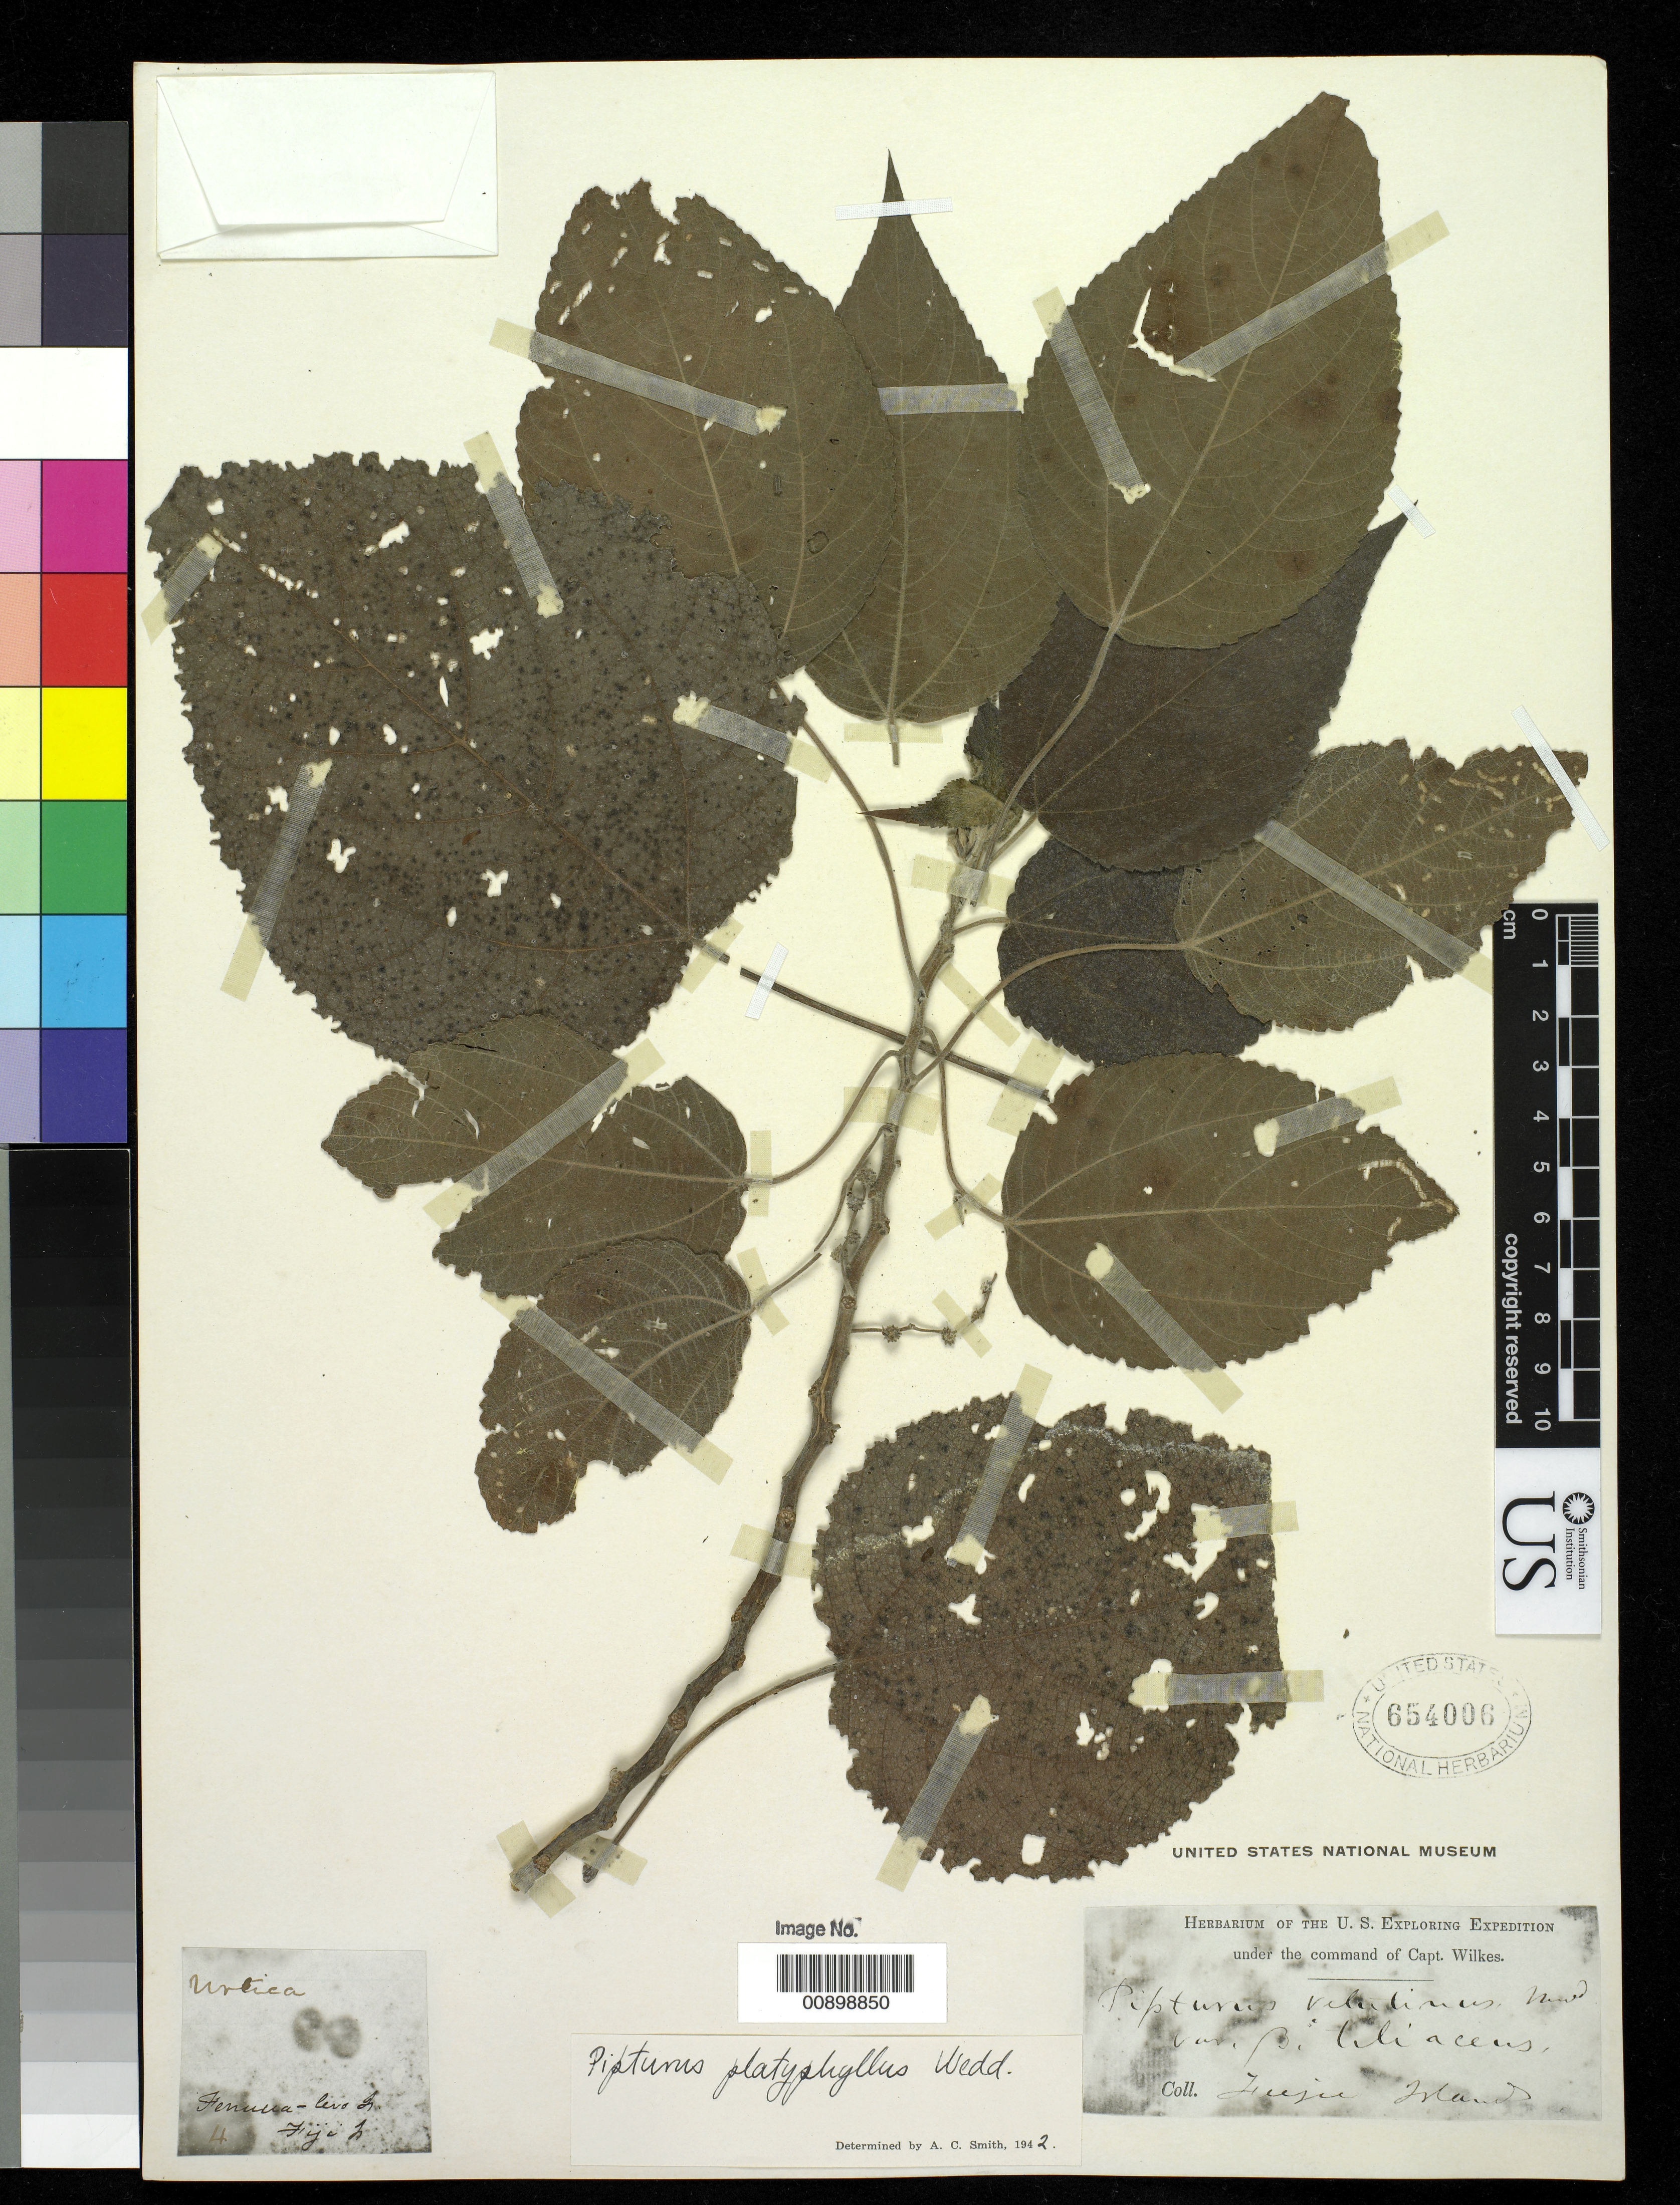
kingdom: Plantae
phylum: Tracheophyta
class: Magnoliopsida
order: Rosales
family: Urticaceae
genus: Pipturus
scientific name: Pipturus platyphyllus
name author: Wedd.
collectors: Wilkes Explor. Exped.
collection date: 1838/1842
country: Fiji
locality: Feejee Islands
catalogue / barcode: US 654006